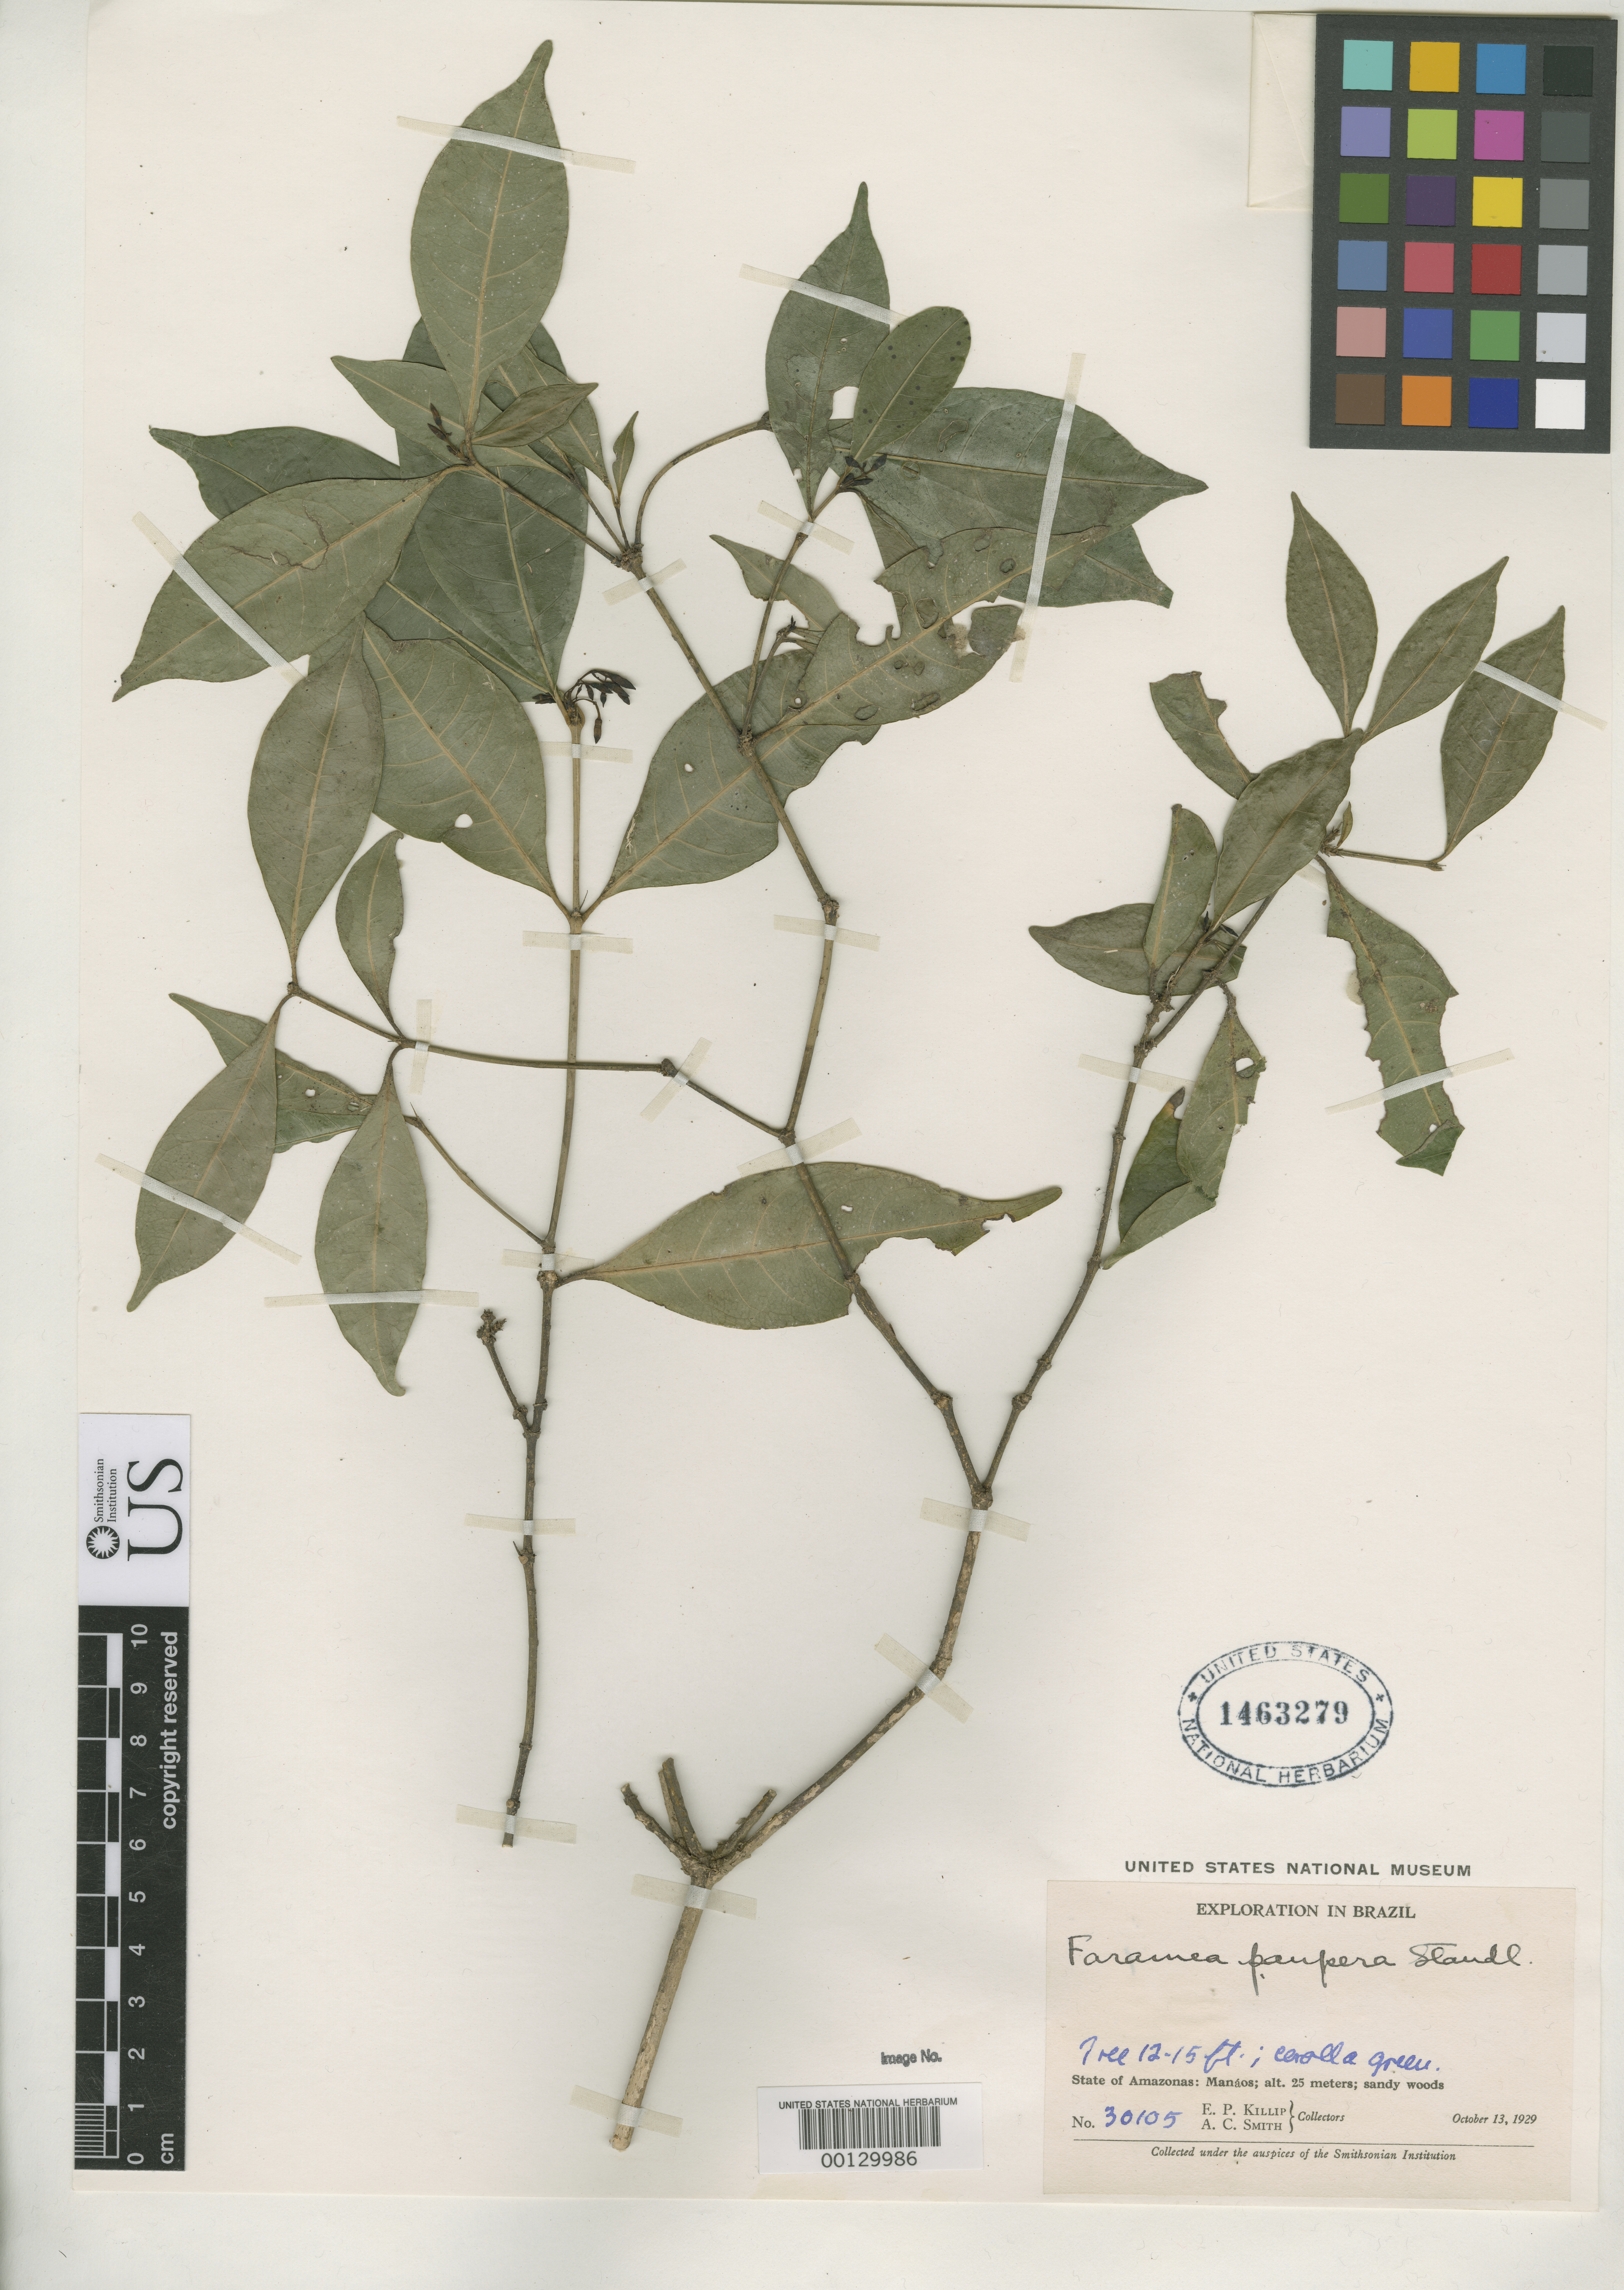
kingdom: Plantae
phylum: Tracheophyta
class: Magnoliopsida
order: Gentianales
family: Rubiaceae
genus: Faramea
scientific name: Faramea paupera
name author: Standl.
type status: Isotype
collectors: E. P. Killip & A. C. Smith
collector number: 30105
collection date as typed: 13 Oct 1929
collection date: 1929-10-13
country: Brazil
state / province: Amazonas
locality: Manaos.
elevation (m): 25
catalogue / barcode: US 1463279